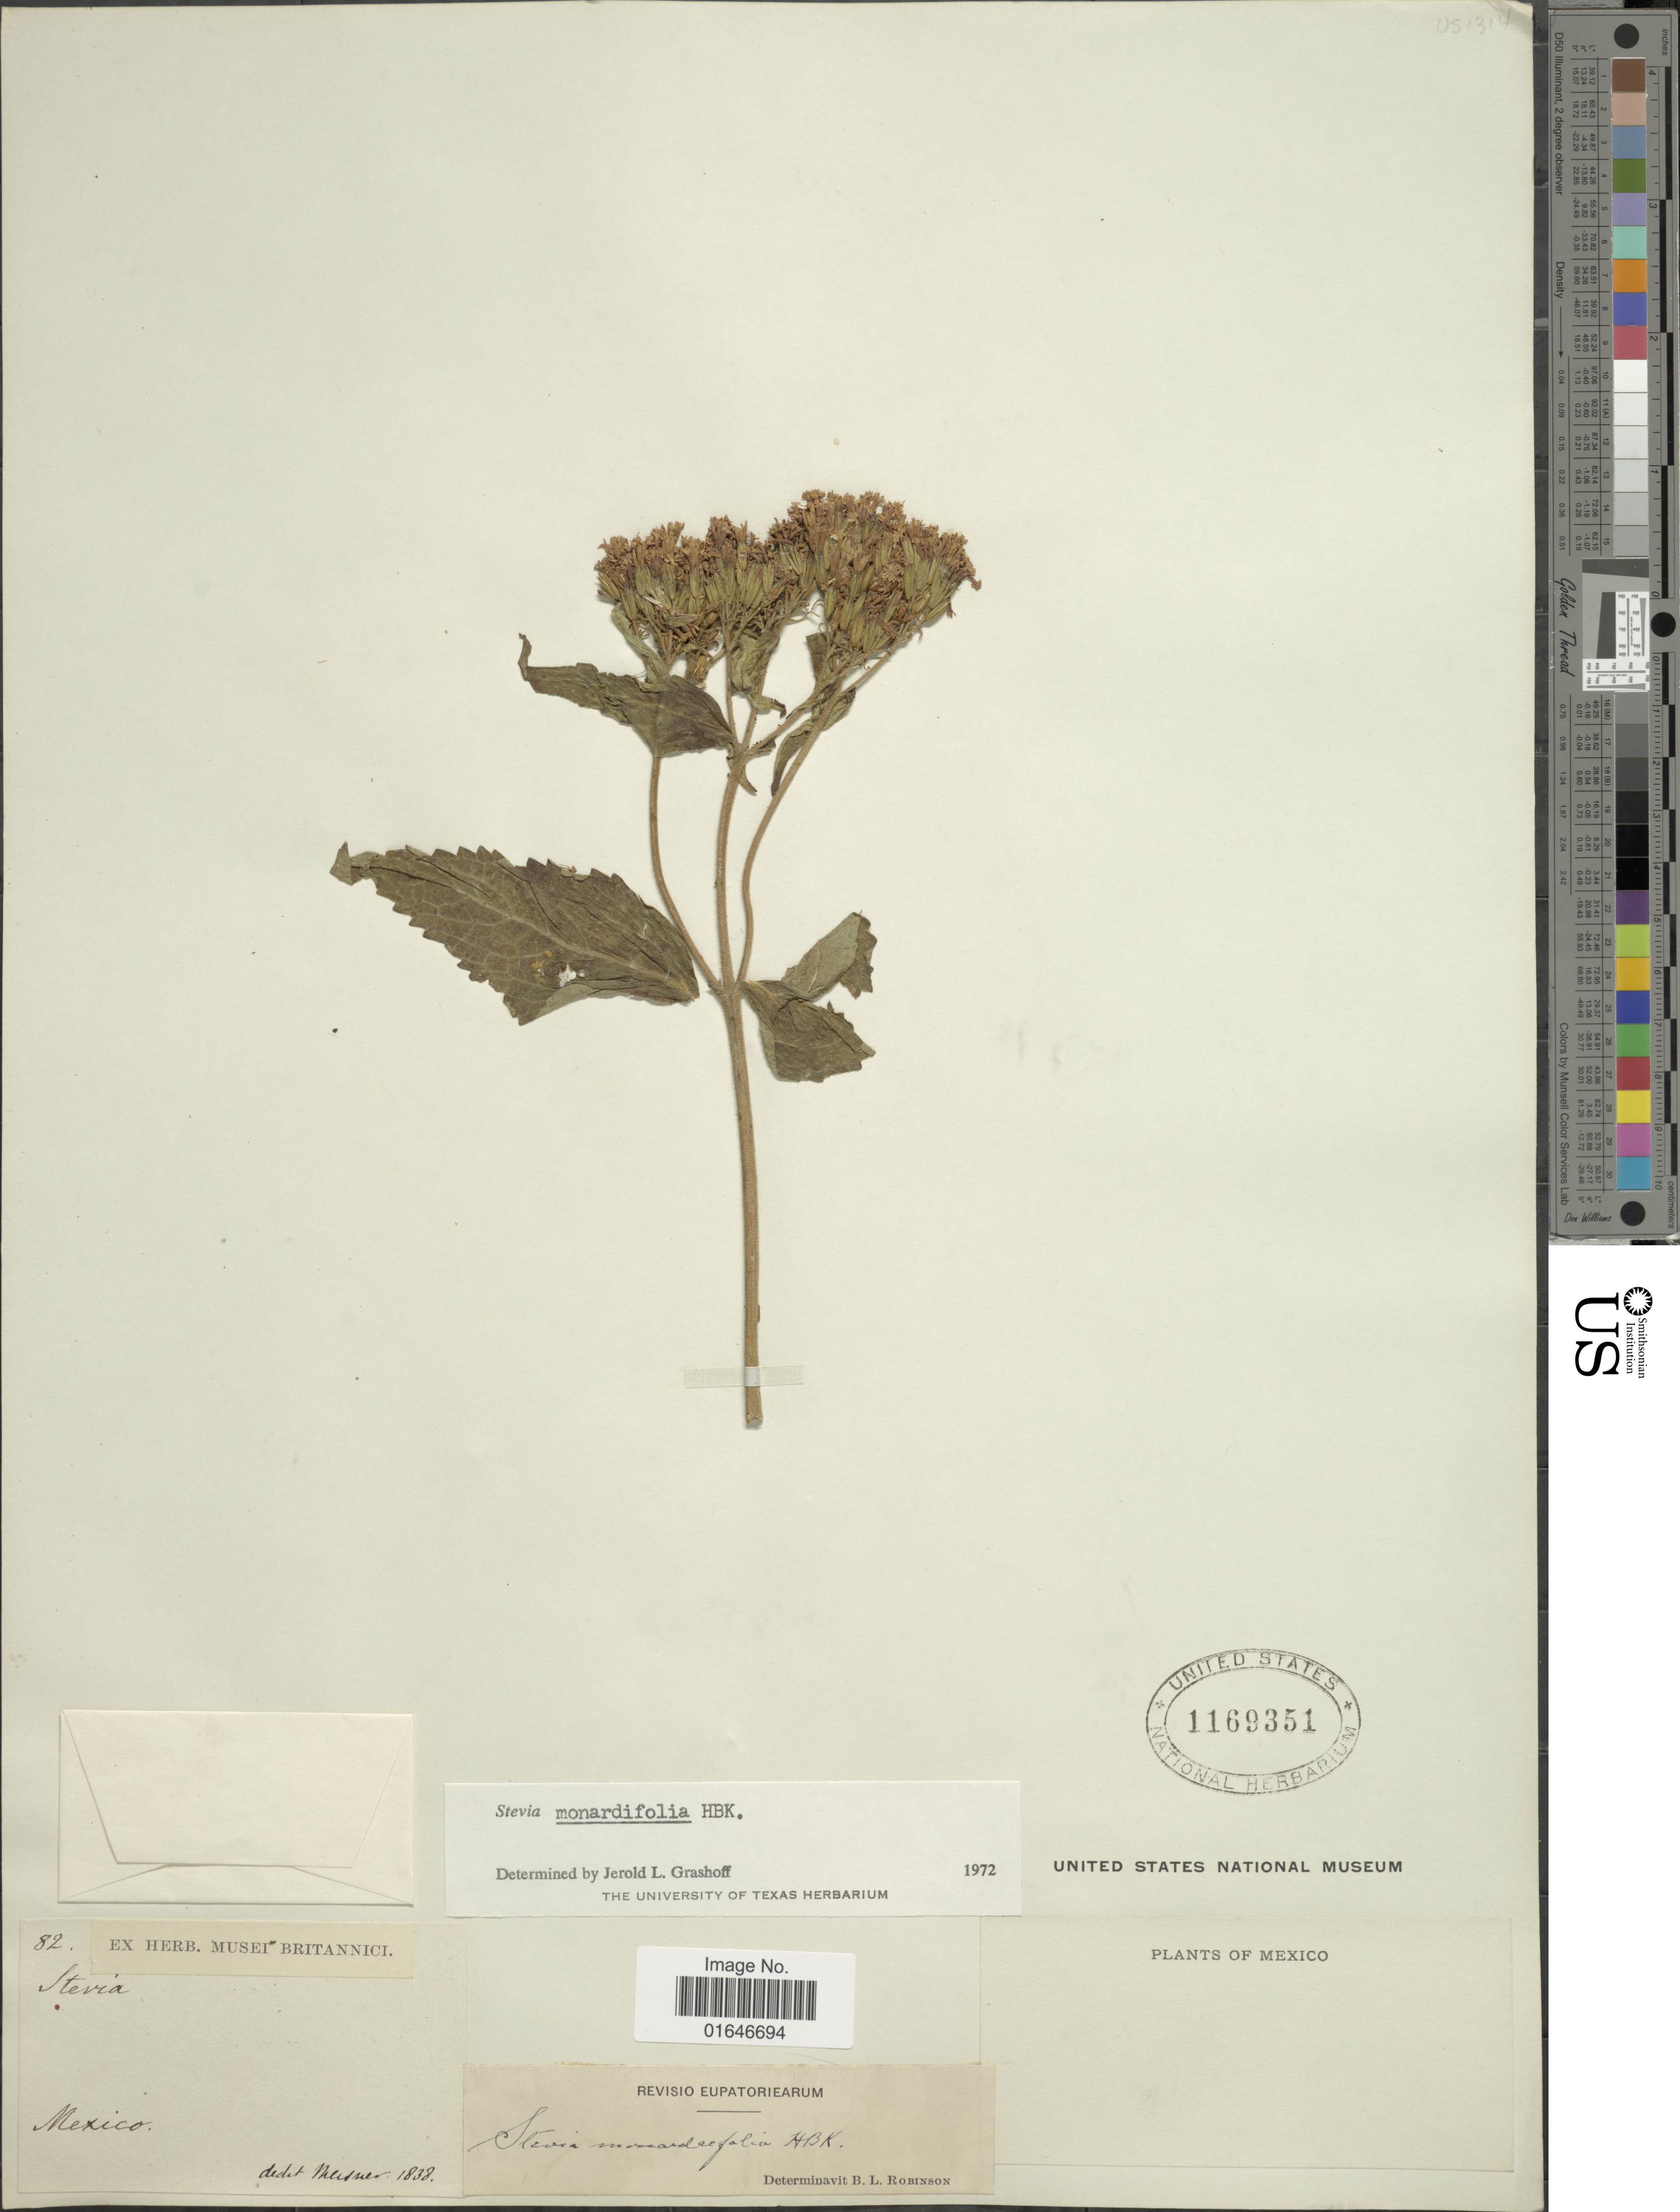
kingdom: Plantae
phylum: Tracheophyta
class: Magnoliopsida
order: Asterales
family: Asteraceae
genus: Stevia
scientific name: Stevia monardifolia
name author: Kunth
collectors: ex herb. Musei Britannici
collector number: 82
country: Mexico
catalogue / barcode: US 1169351